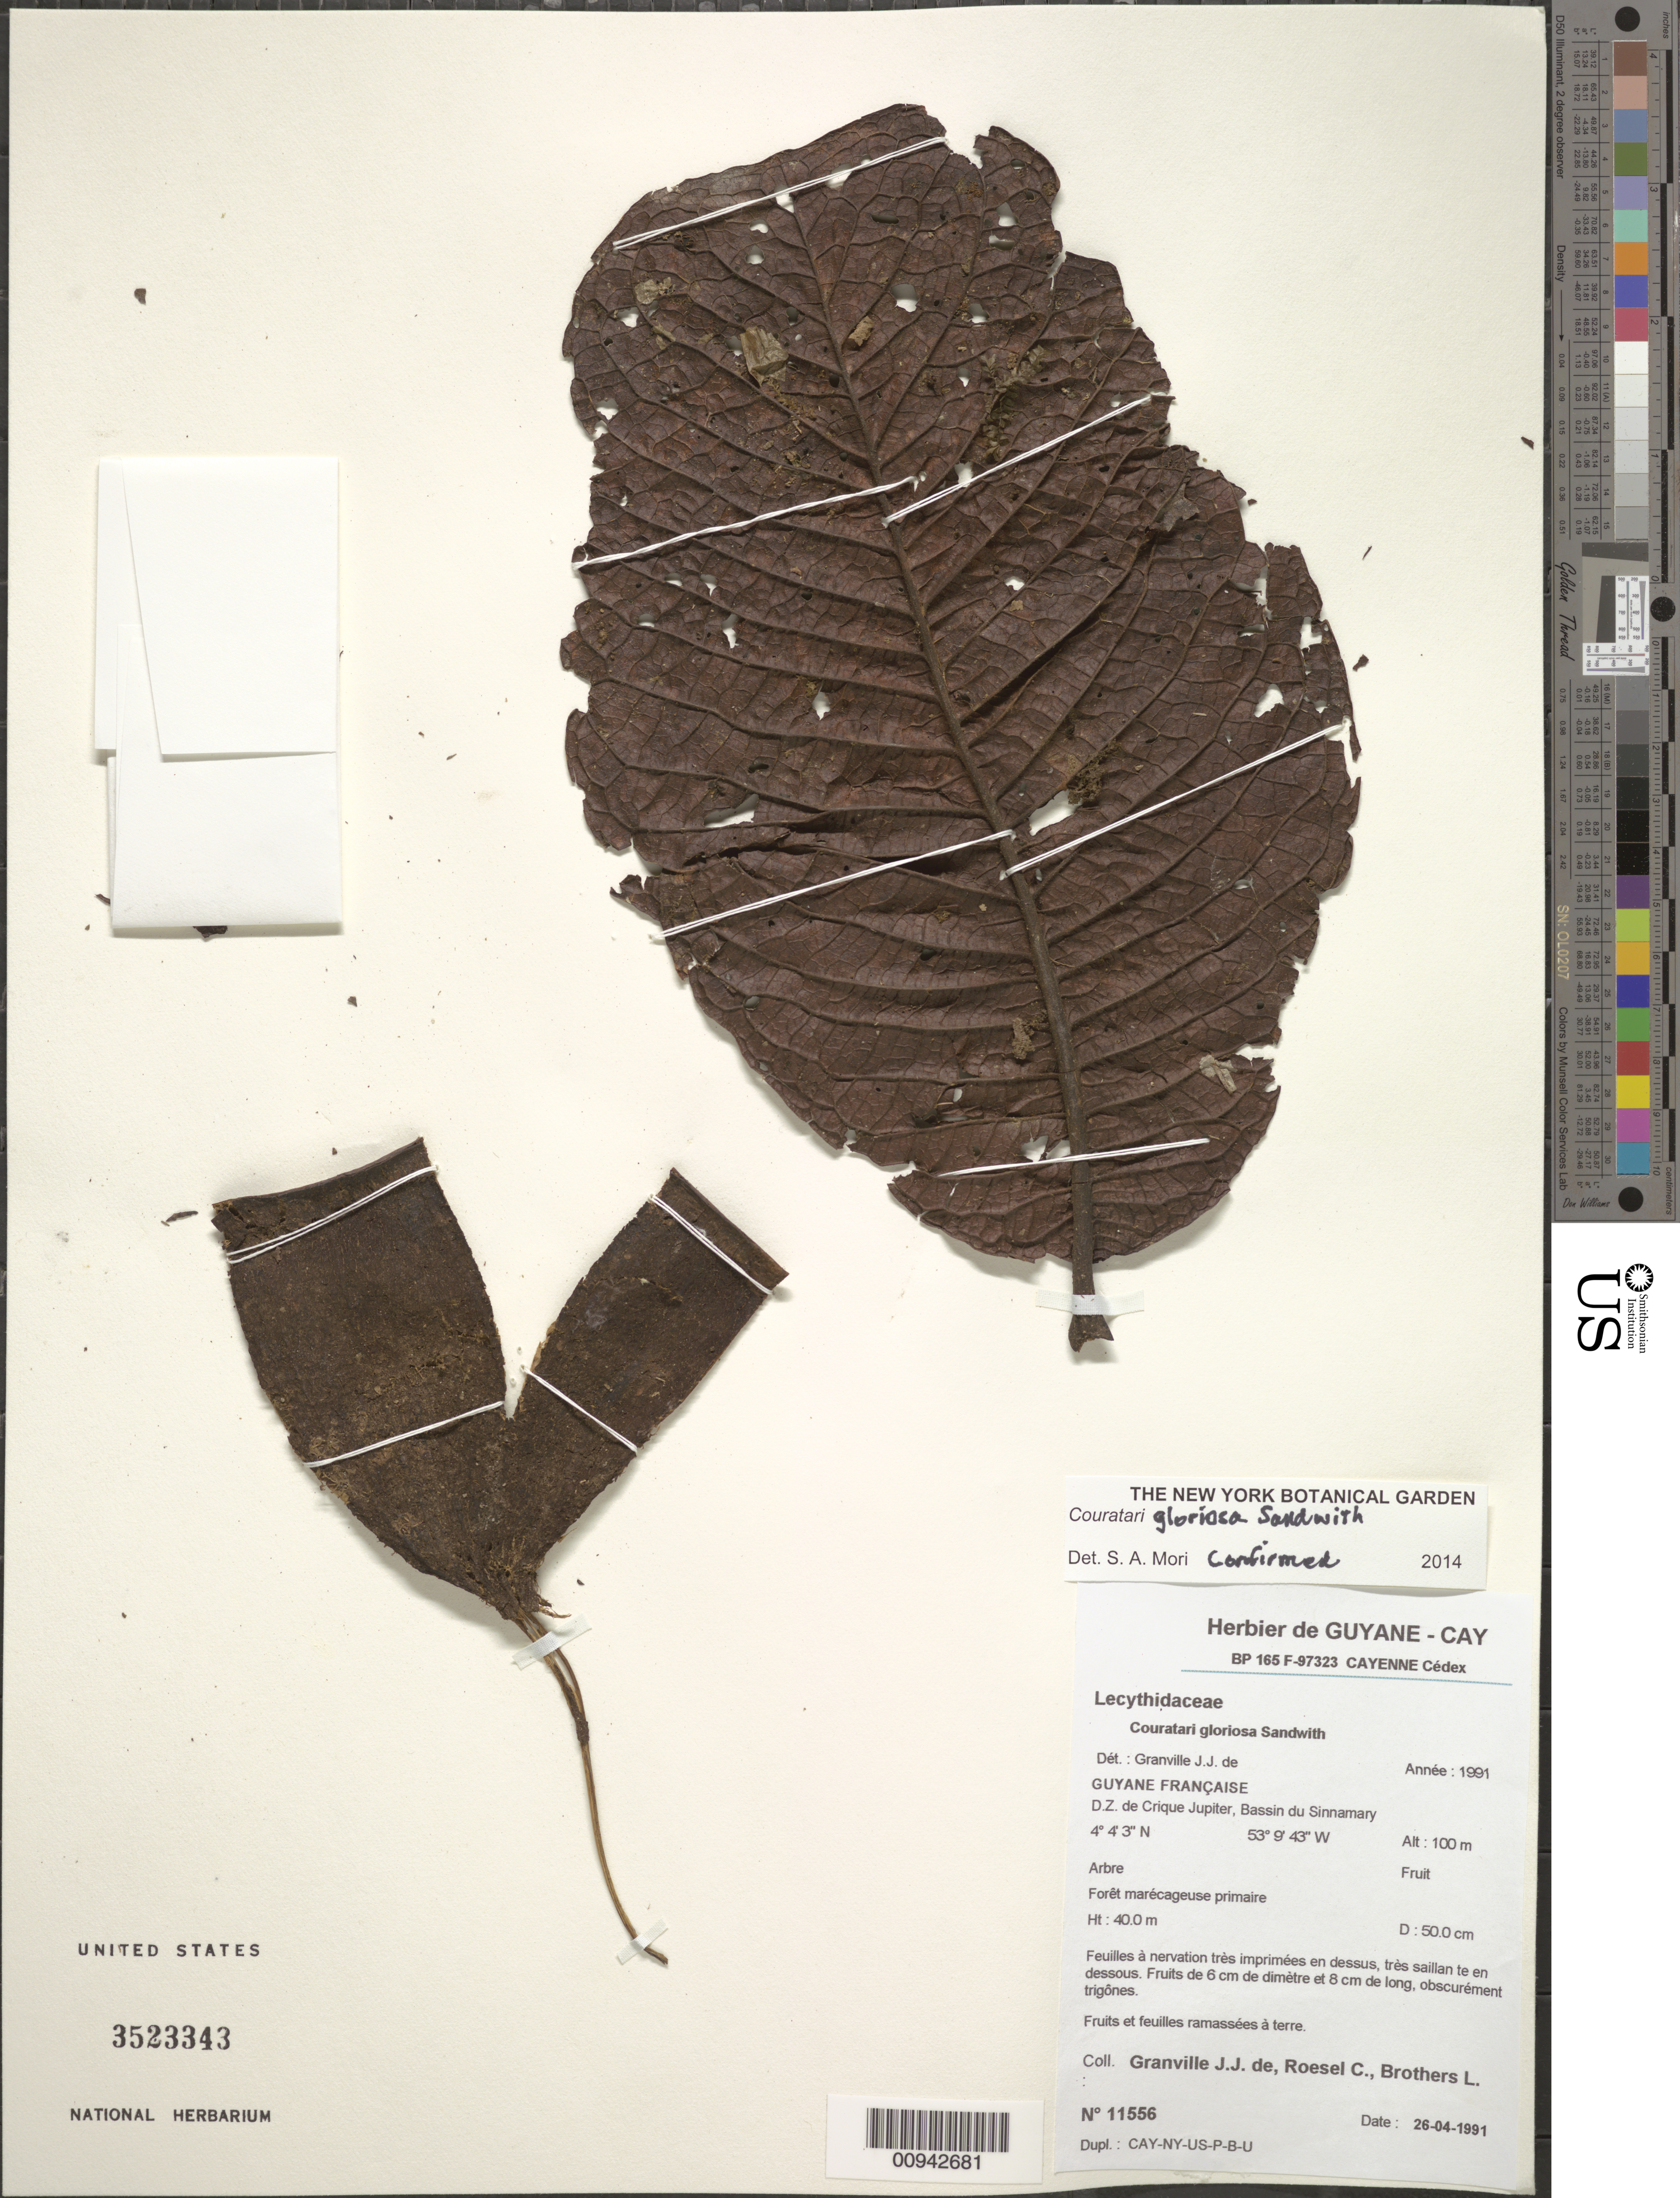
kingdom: Plantae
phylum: Tracheophyta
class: Magnoliopsida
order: Ericales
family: Lecythidaceae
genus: Couratari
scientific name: Couratari gloriosa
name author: Sandwith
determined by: Granville, J. J. de, (CAY), Institut de Recherche pour le Developpement (IRD) (FRENCH GUIANA)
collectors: J.-J. de Granville, C. S. Roesel & L. Brothers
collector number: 11556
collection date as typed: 26-Apr-91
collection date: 1991-04-26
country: French Guiana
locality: D.Z. de Crique Jupiter, Bassin du Sinnamary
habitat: Foret de pente de basse altitude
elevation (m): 100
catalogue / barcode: US 3523343